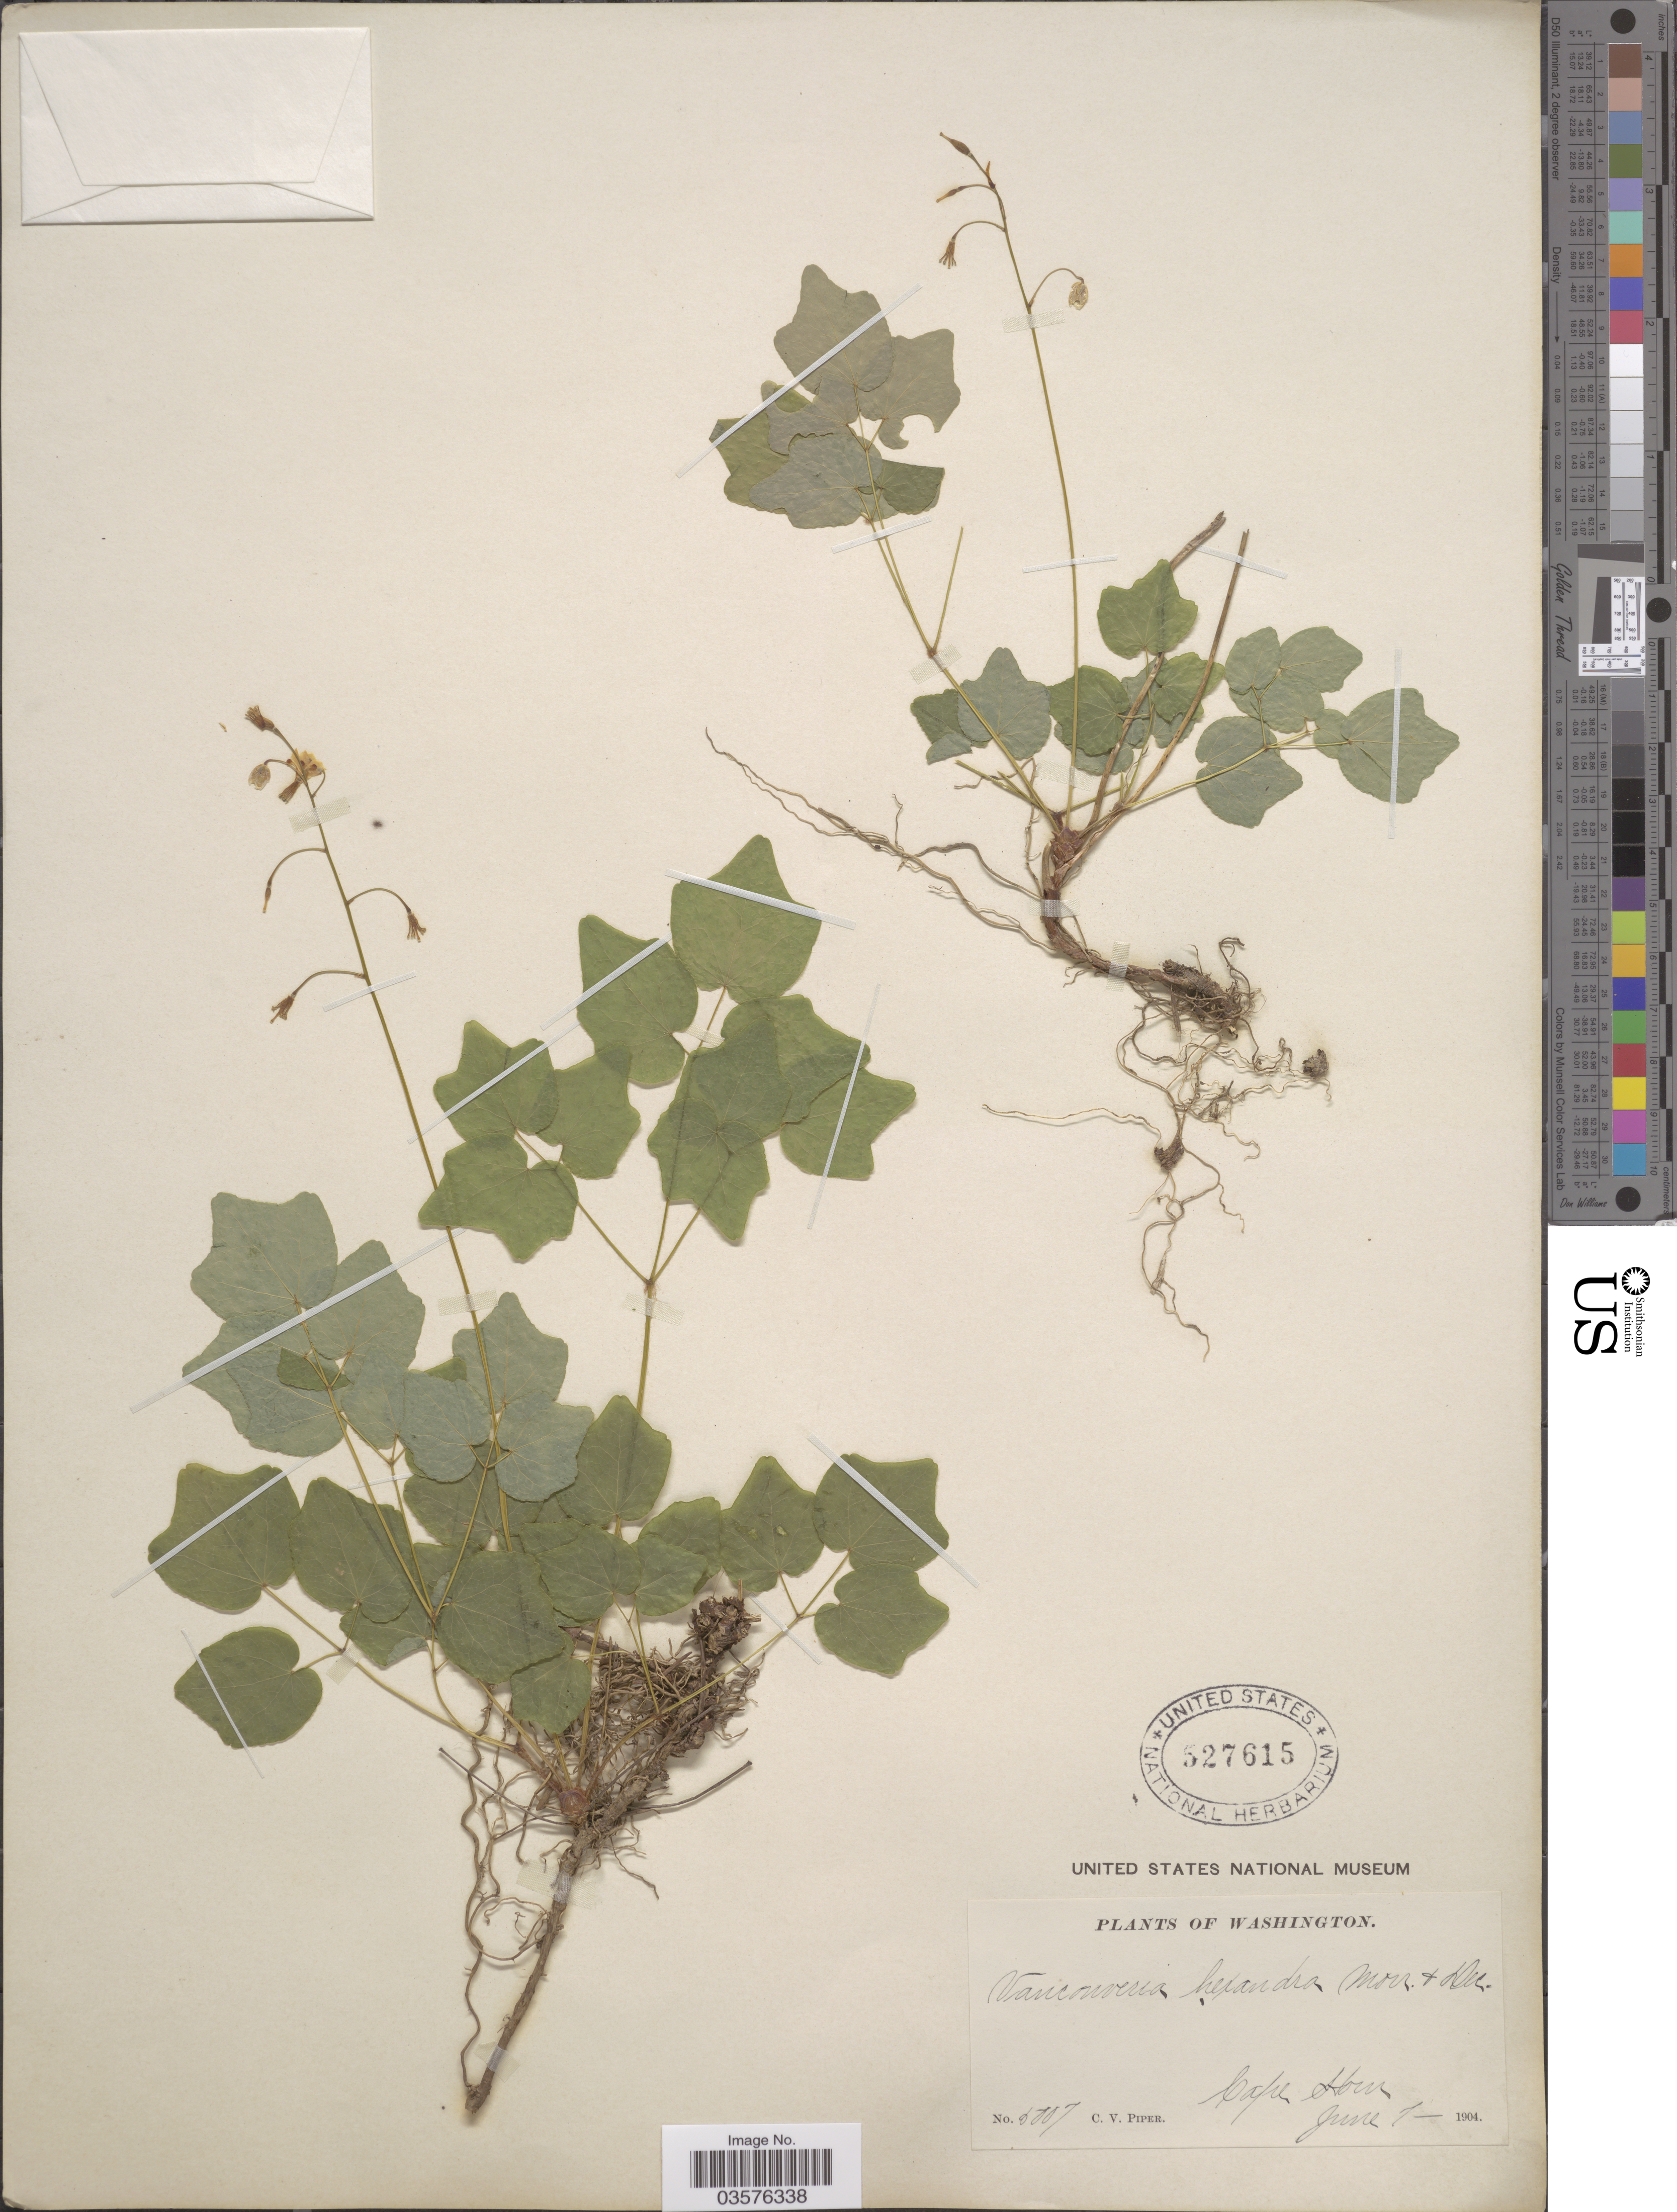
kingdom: Plantae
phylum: Tracheophyta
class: Magnoliopsida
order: Ranunculales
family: Berberidaceae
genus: Vancouveria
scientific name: Vancouveria hexandra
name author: (Hook.) C. Morren & Decne.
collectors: C. V. Piper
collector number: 5007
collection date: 1904-06-07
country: United States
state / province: Washington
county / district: Skamania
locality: Cape Horn.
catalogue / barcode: US 527615